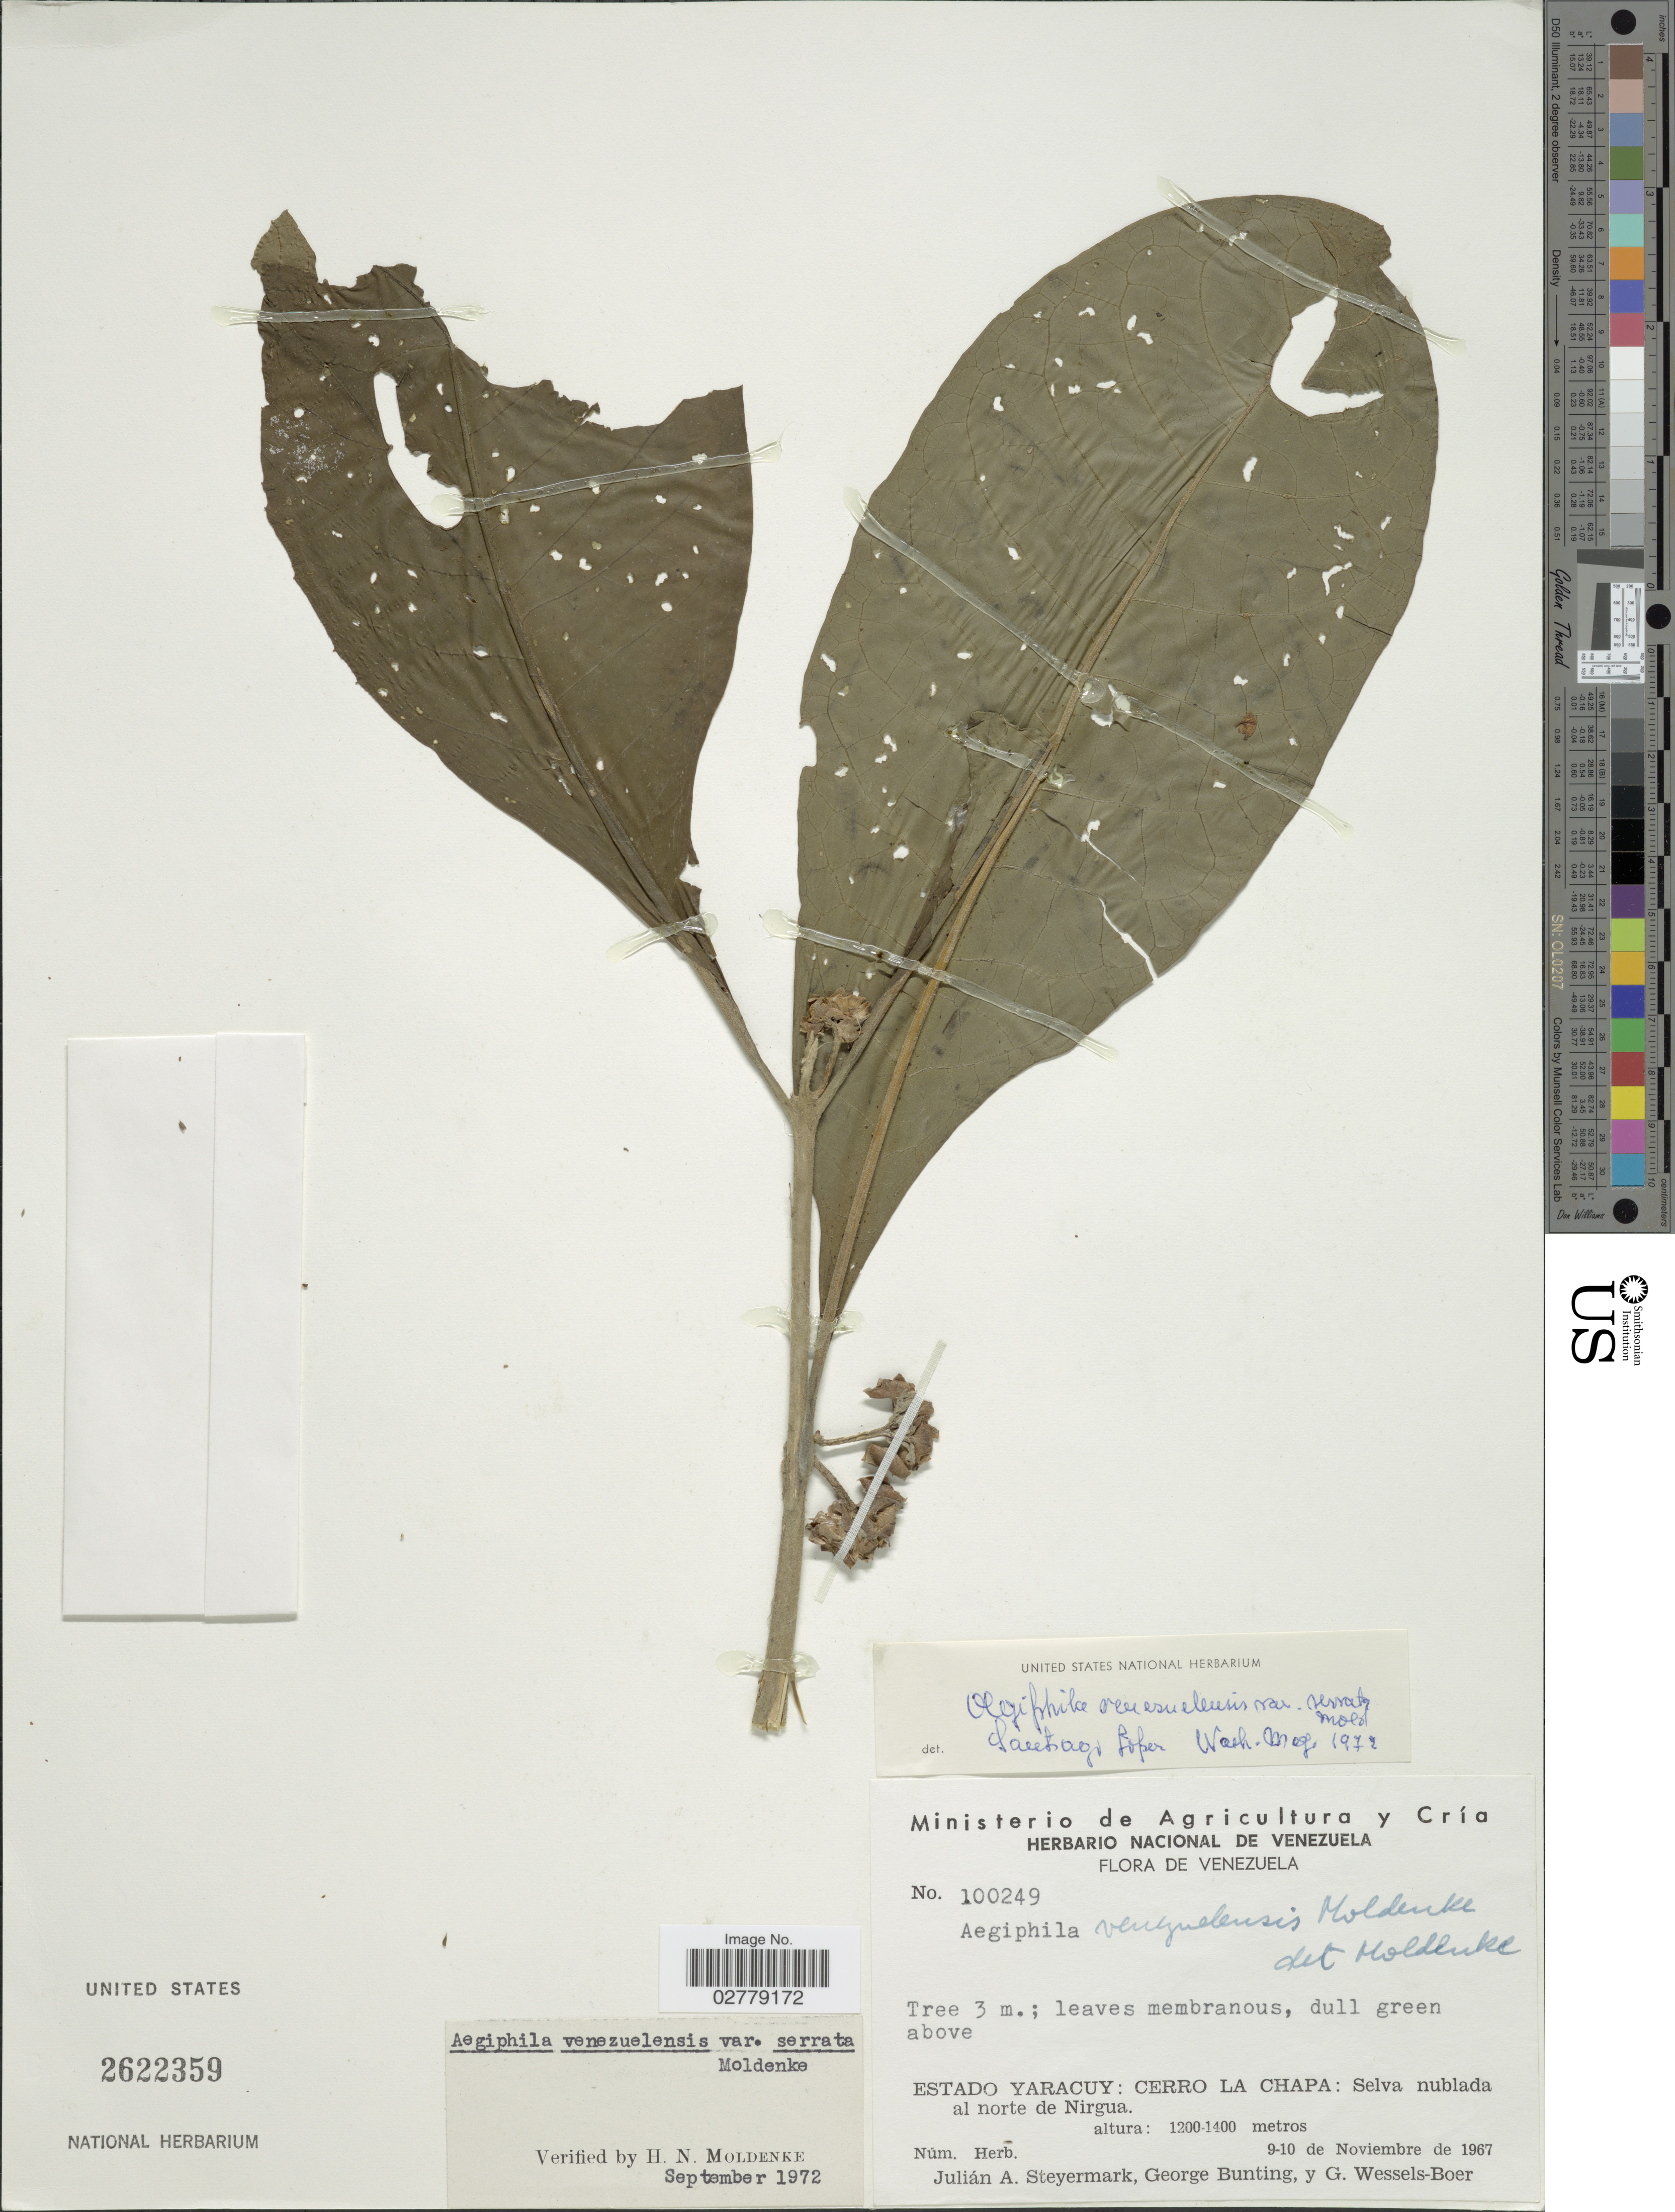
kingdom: Plantae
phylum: Tracheophyta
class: Magnoliopsida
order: Lamiales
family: Lamiaceae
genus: Aegiphila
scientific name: Aegiphila venezuelensis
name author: Moldenke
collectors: J. Steyermark, G. S. Bunting & G. Wessels Boer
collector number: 100249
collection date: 1967-11-09/1967-11-10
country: Venezuela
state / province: Yaracuy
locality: Cerro la Chapa, Selva nublada al norte de Nirgua.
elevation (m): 1200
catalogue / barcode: US 2622359